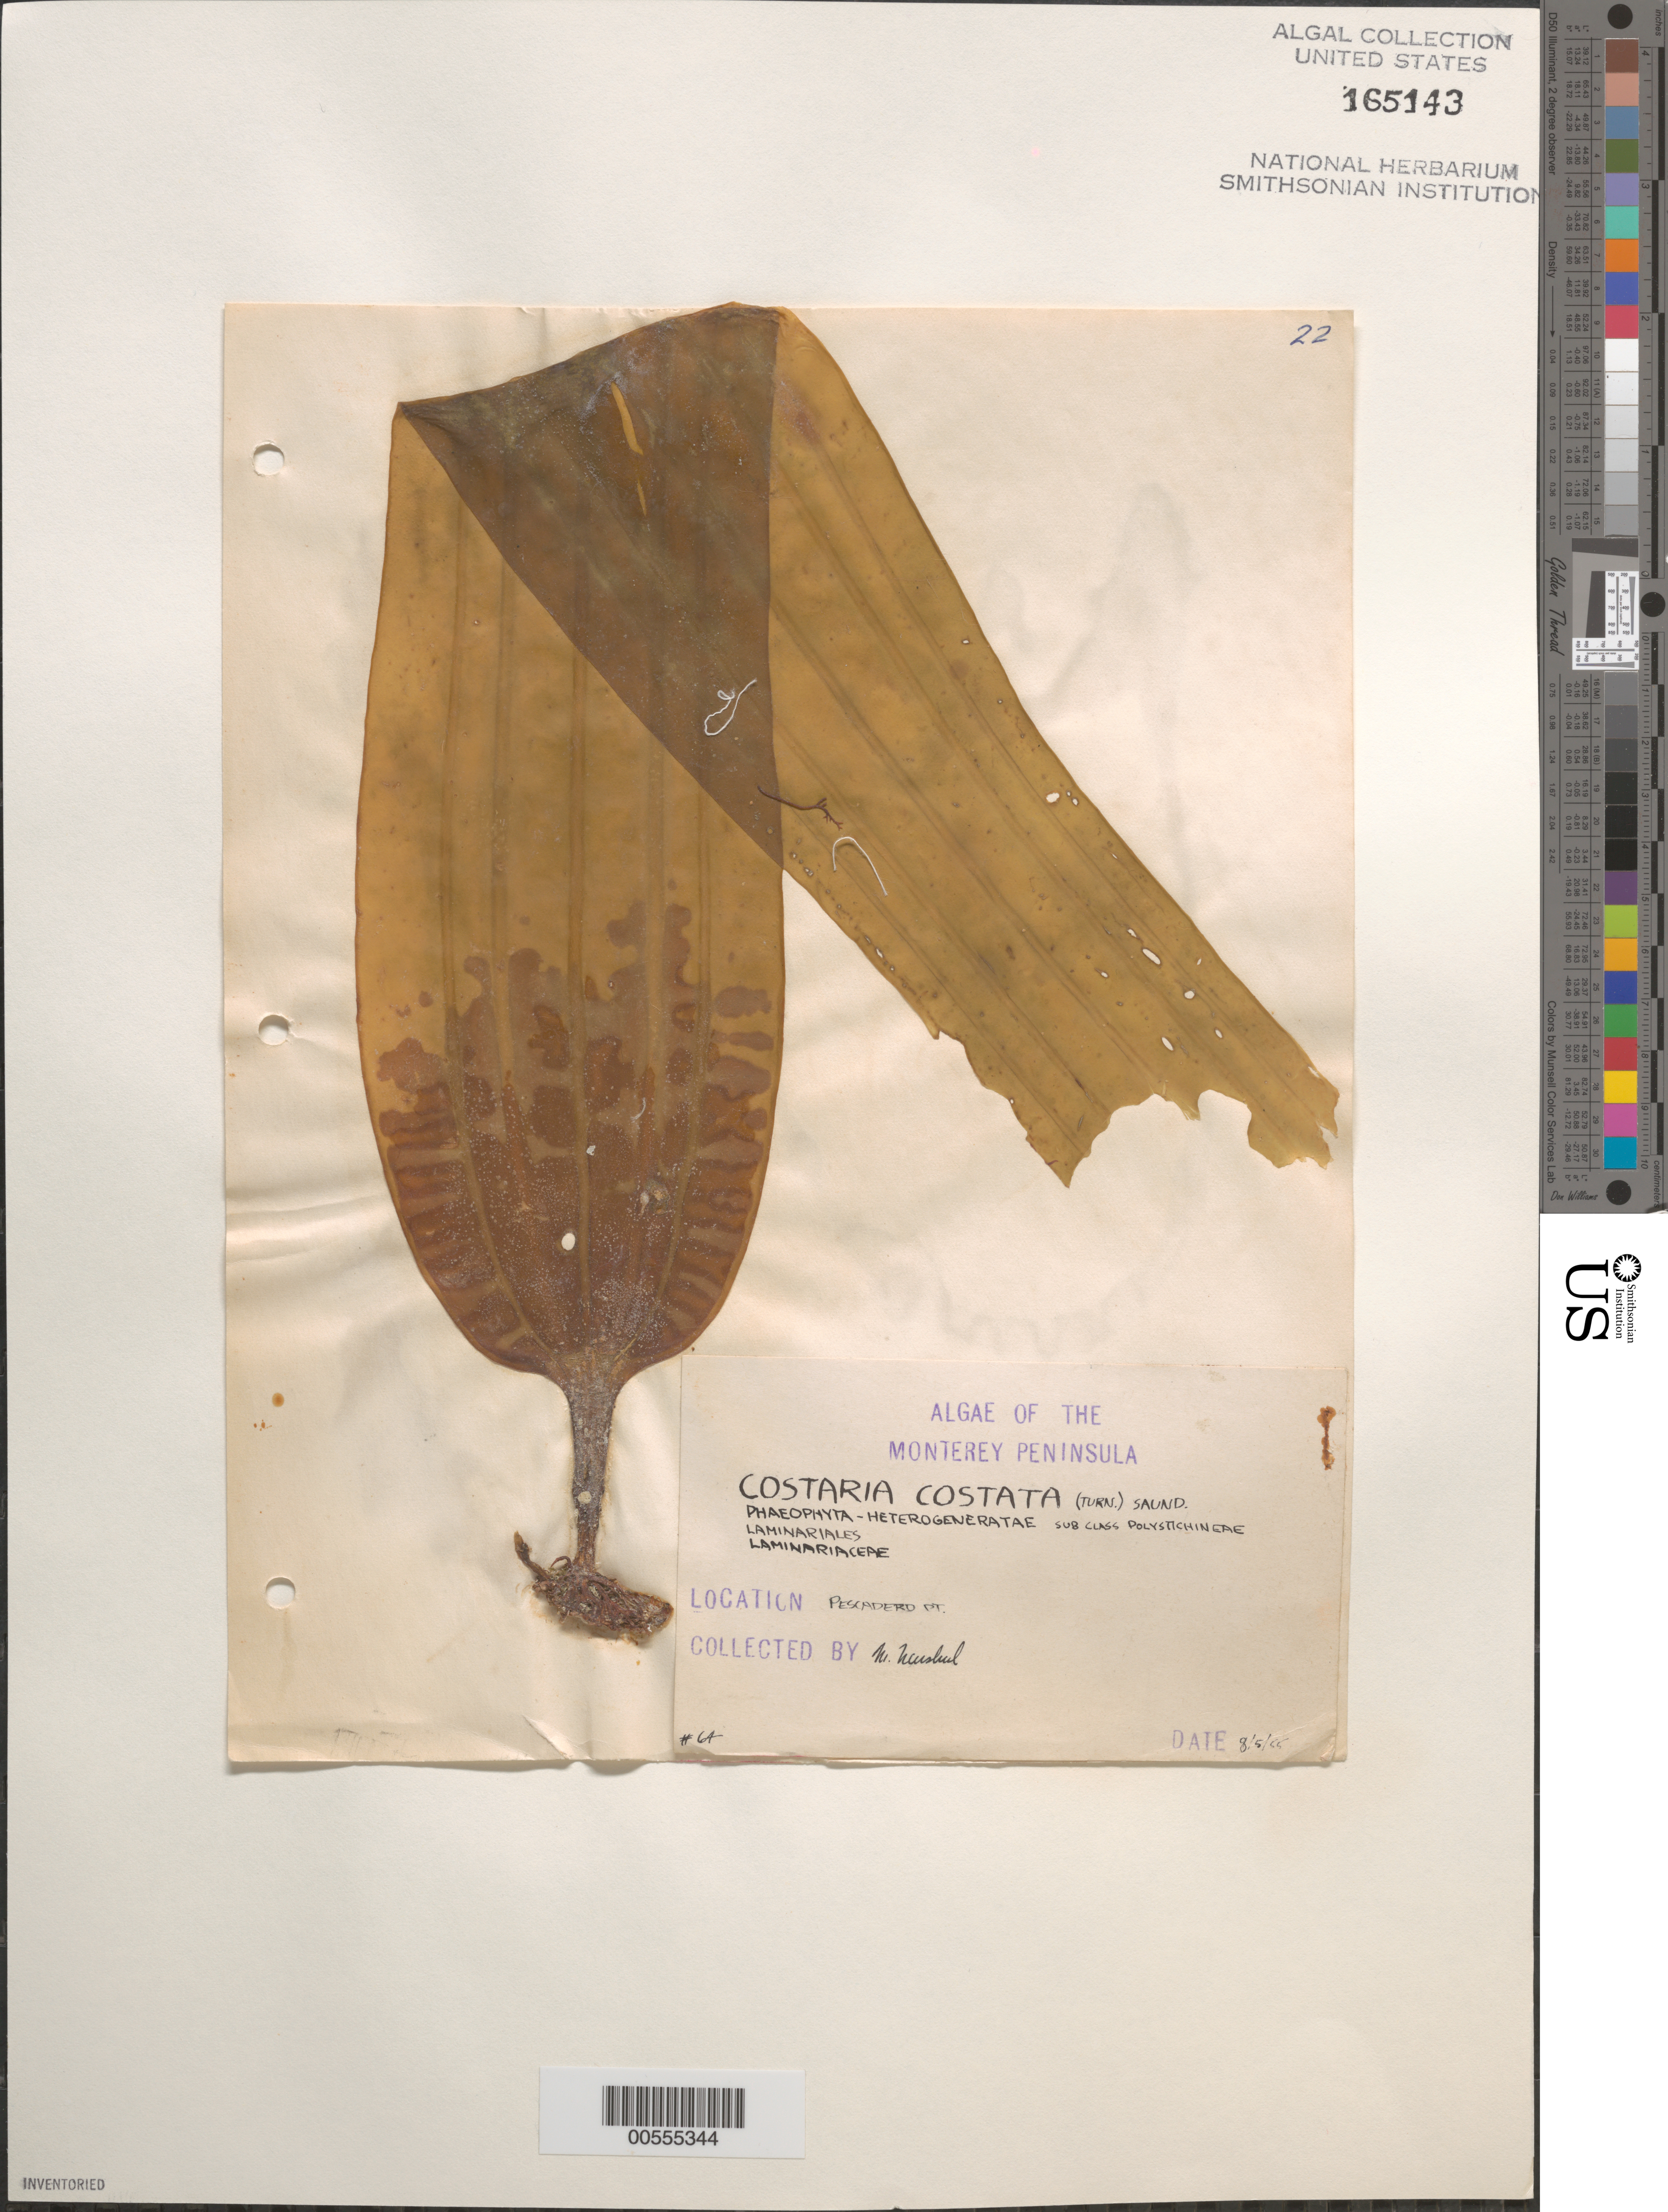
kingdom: Chromista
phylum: Ochrophyta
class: Phaeophyceae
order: Laminariales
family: Costariaceae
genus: Costaria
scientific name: Costaria costata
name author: (C. Agardh) D.A. Saunders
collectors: M. Neushul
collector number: Neushul 64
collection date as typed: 05 Aug 1955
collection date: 1955-08-05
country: United States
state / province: California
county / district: Monterey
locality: Pescadero Point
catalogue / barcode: US 165143